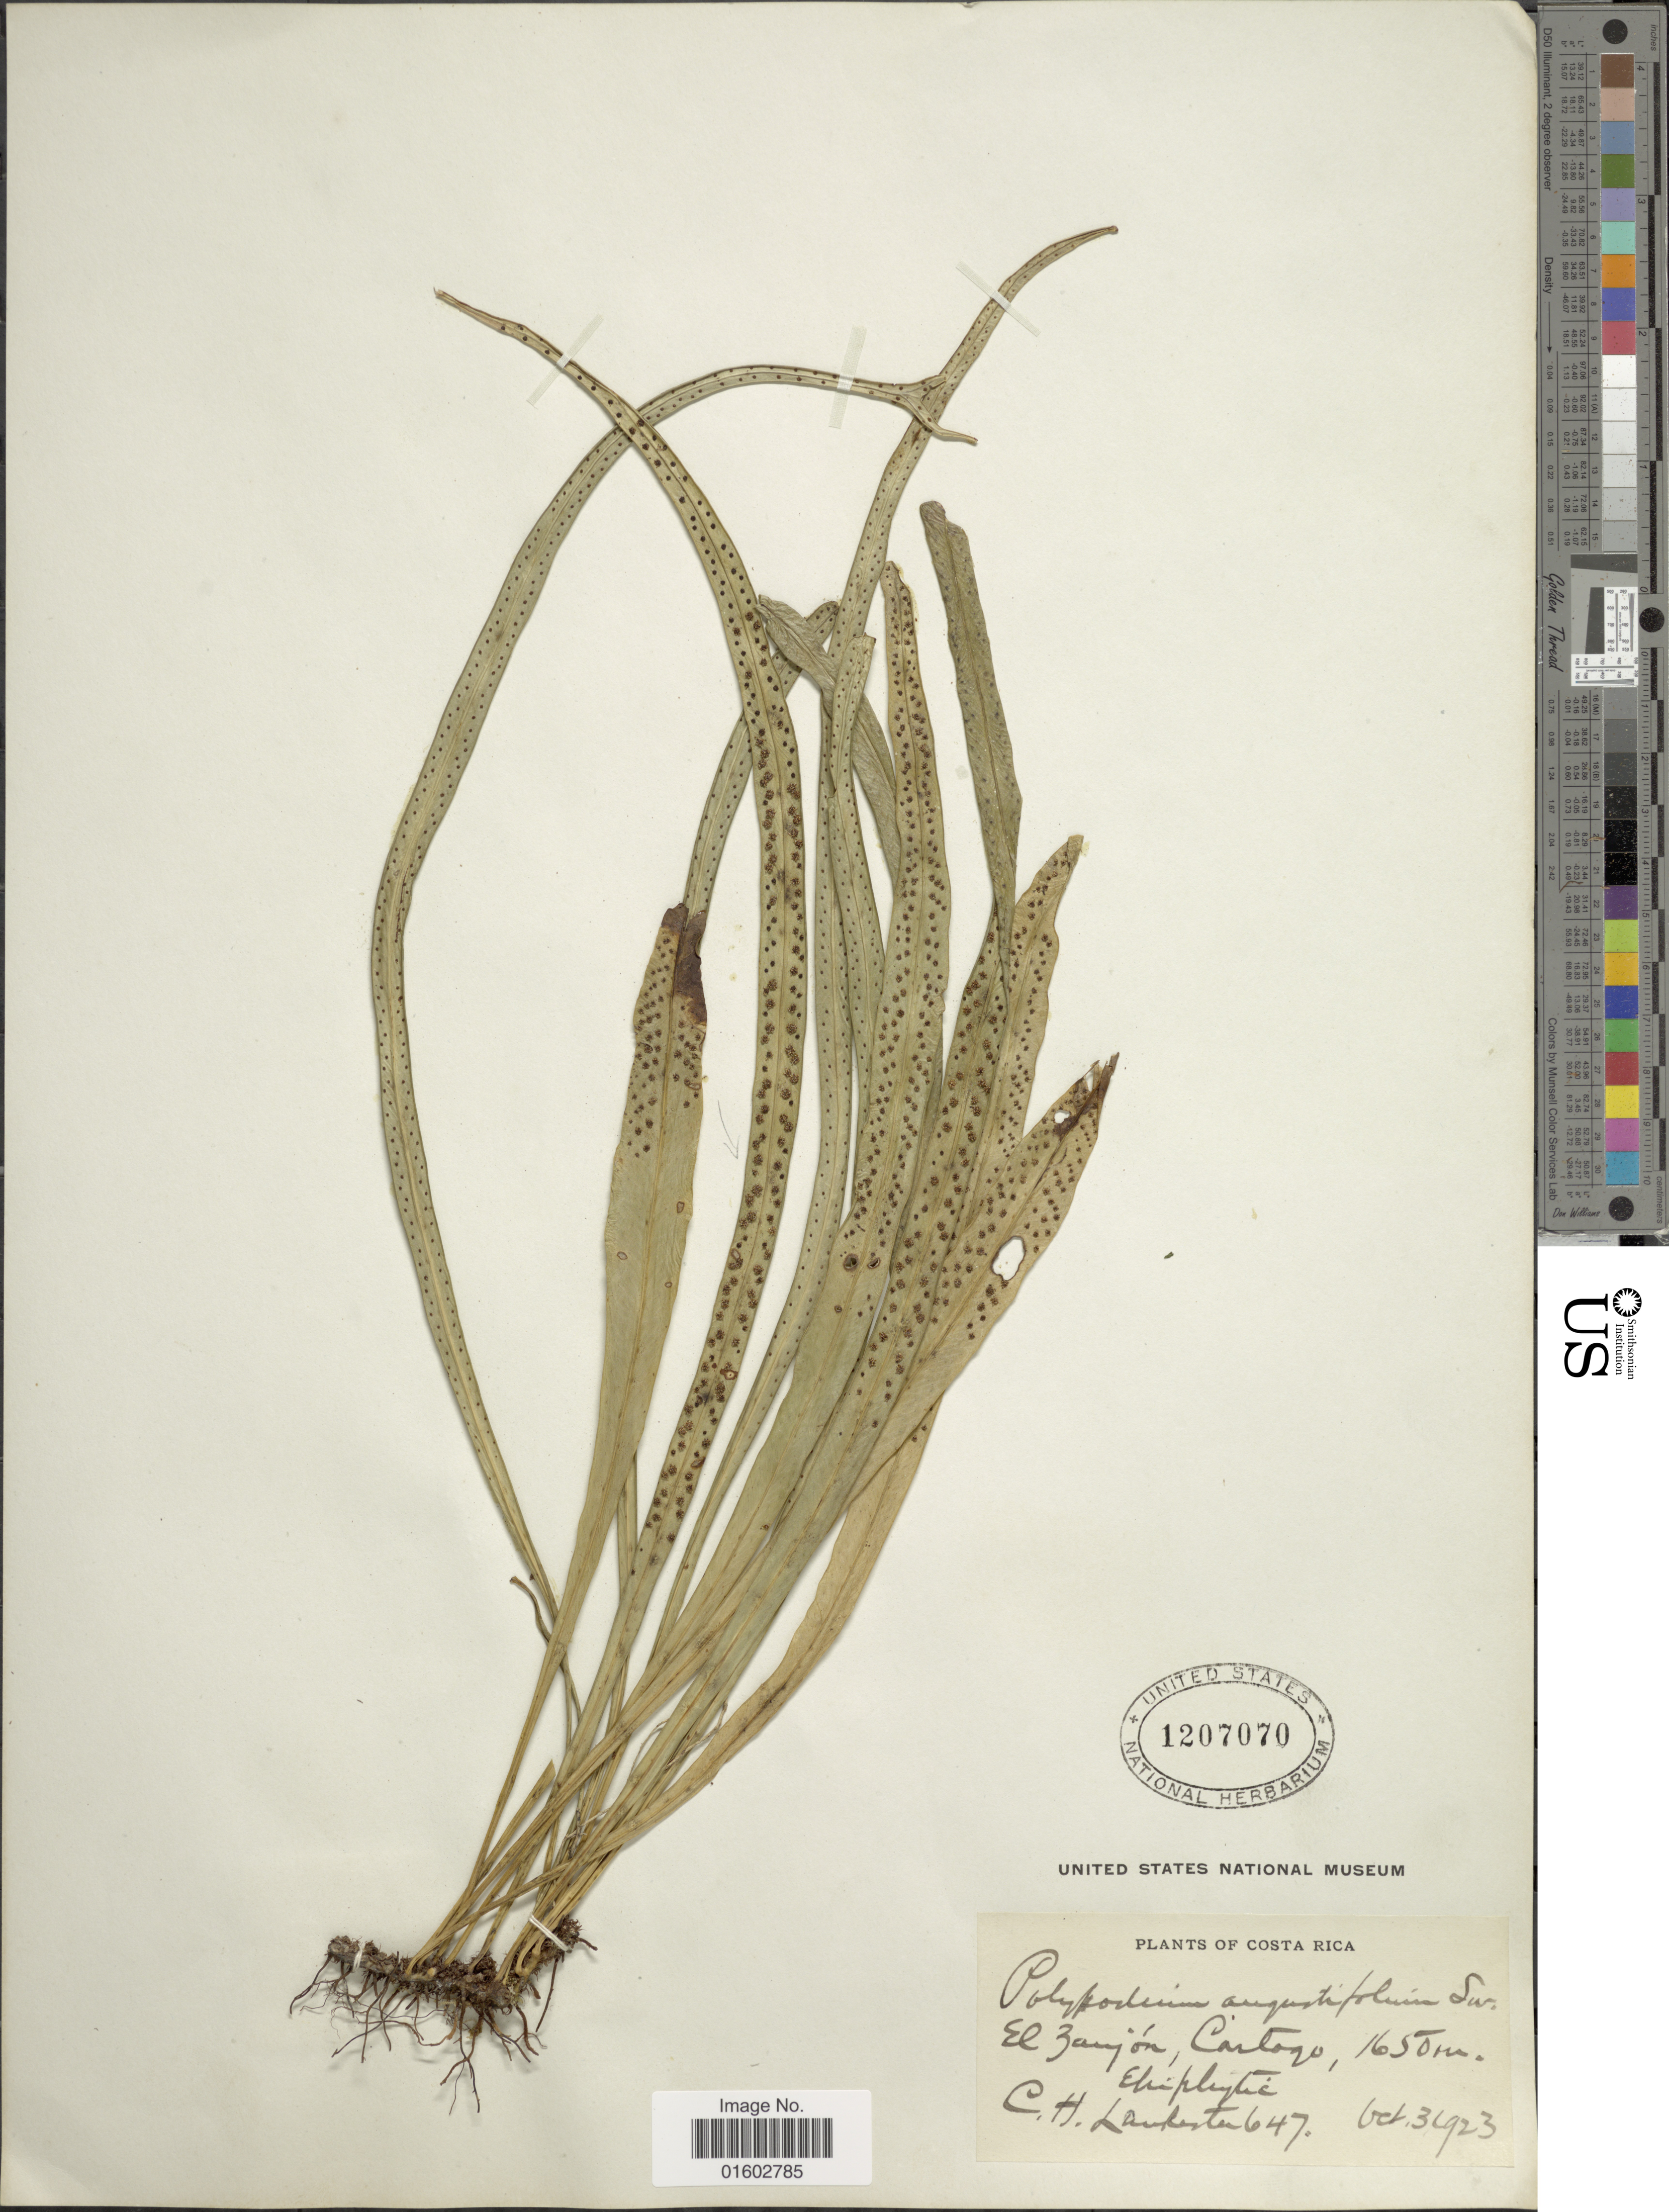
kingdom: Plantae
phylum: Tracheophyta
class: Polypodiopsida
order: Polypodiales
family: Polypodiaceae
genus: Campyloneurum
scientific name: Campyloneurum angustifolium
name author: (Sw.) Fée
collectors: C. H. Lankester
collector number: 647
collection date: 1923-10-03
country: Costa Rica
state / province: Cartago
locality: El Zanjón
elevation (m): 1650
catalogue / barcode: US 1207070